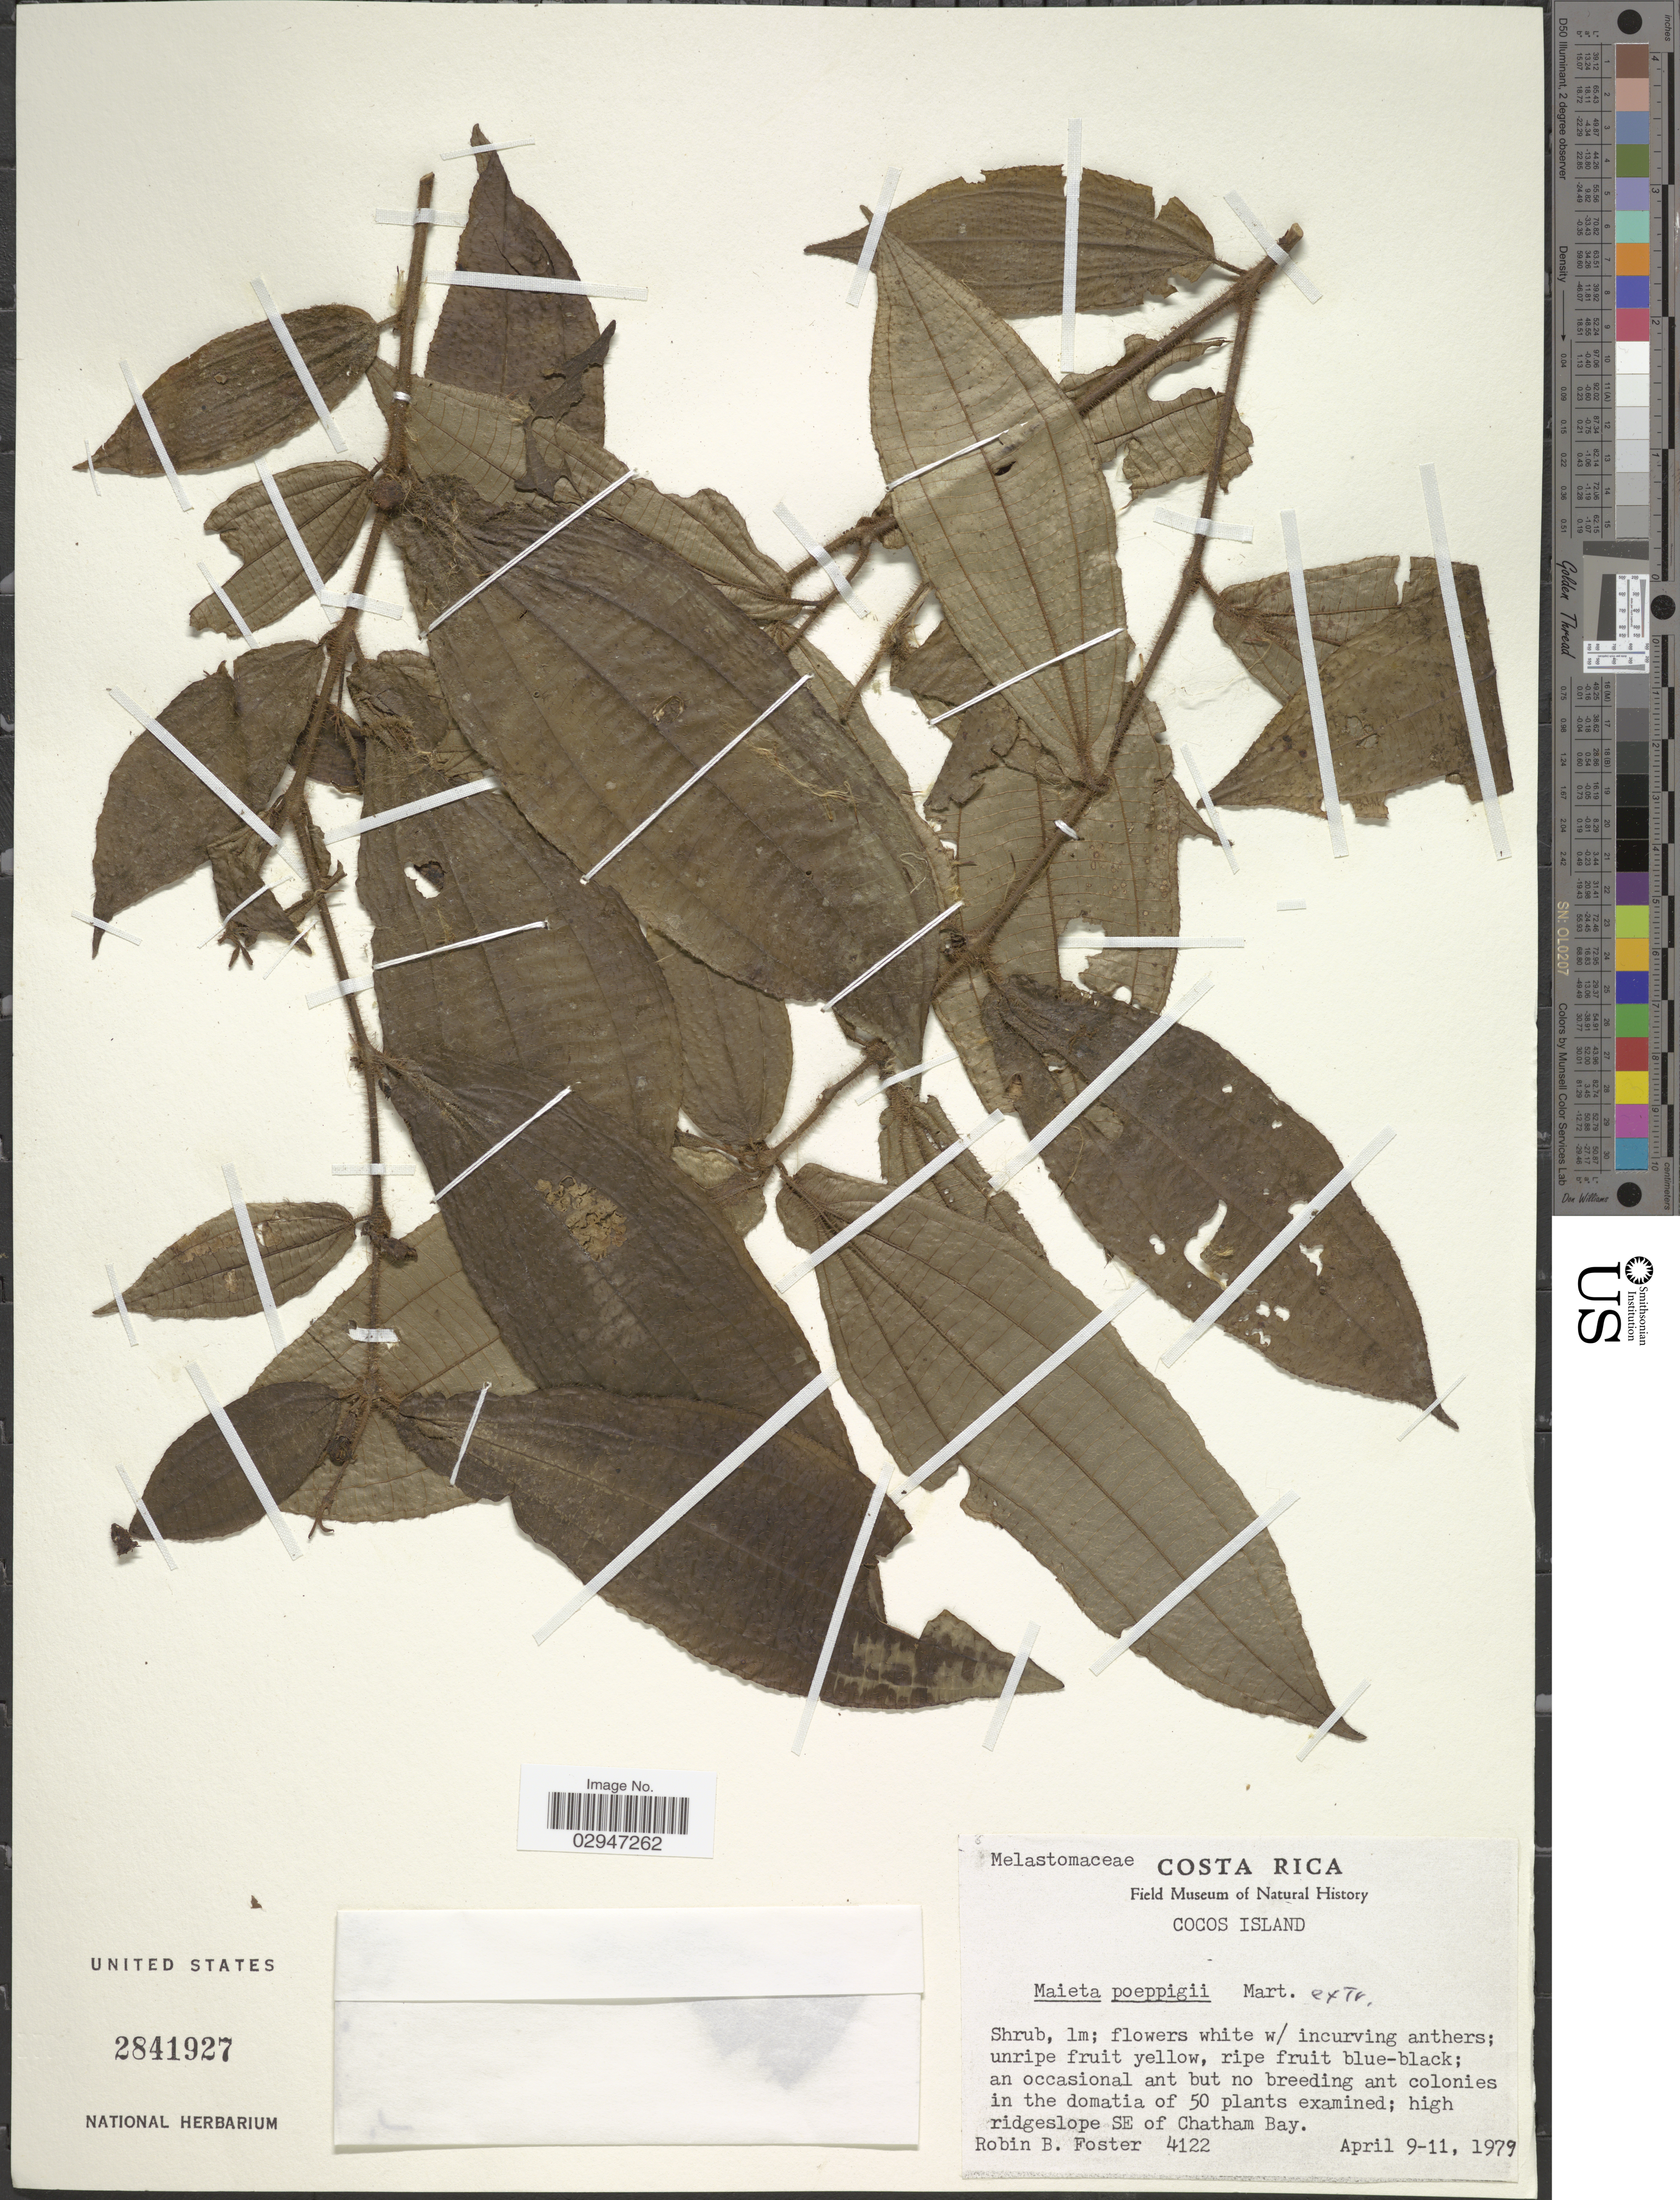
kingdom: Plantae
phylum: Tracheophyta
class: Magnoliopsida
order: Myrtales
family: Melastomataceae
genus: Miconia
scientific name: Miconia alternidomatia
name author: Michelang.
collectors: R. B. Foster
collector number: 4122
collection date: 1979-04-09/1979-04-11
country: Costa Rica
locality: Cocos Island. SE of Chatham Bay.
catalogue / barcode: US 2841927